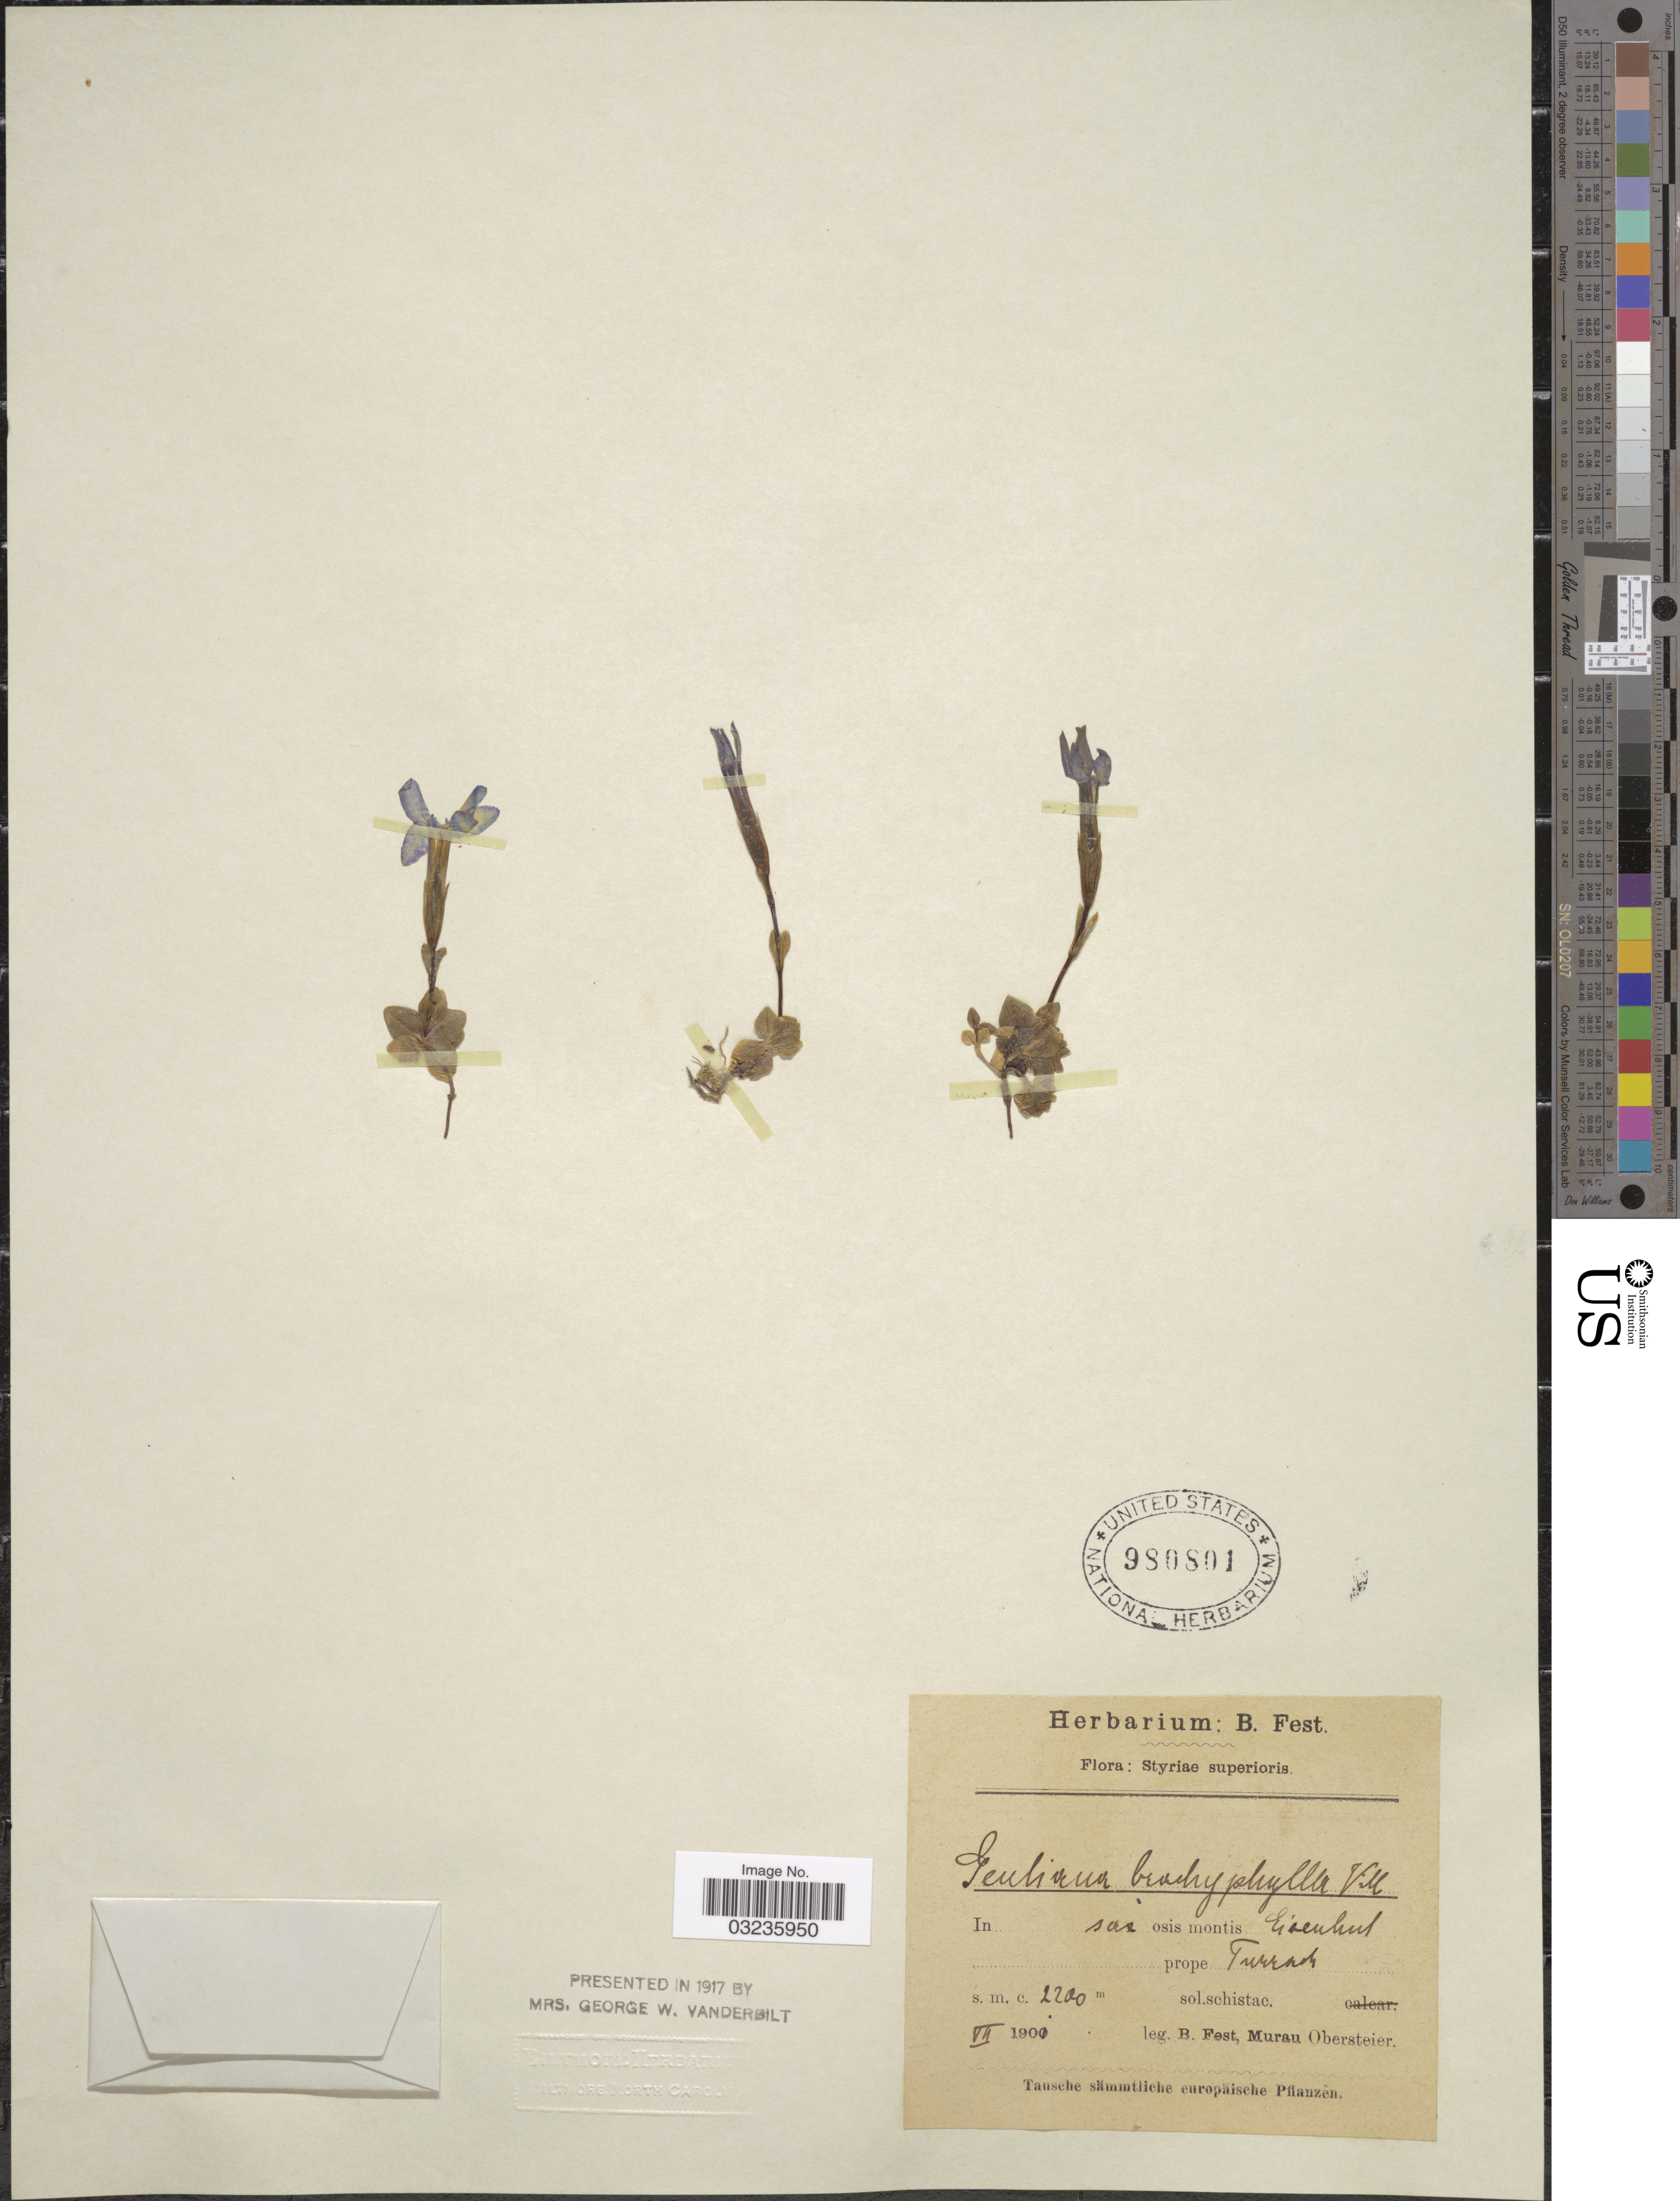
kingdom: Plantae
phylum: Tracheophyta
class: Magnoliopsida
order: Gentianales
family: Gentianaceae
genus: Gentiana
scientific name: Gentiana brachyphylla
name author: Vill.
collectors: B. Fest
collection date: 1901-07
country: Austria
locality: Styriae superiors. In sas osis montis Eisenkut [interpreted] prope Turrah [interpreted].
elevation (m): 2200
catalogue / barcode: US 980801